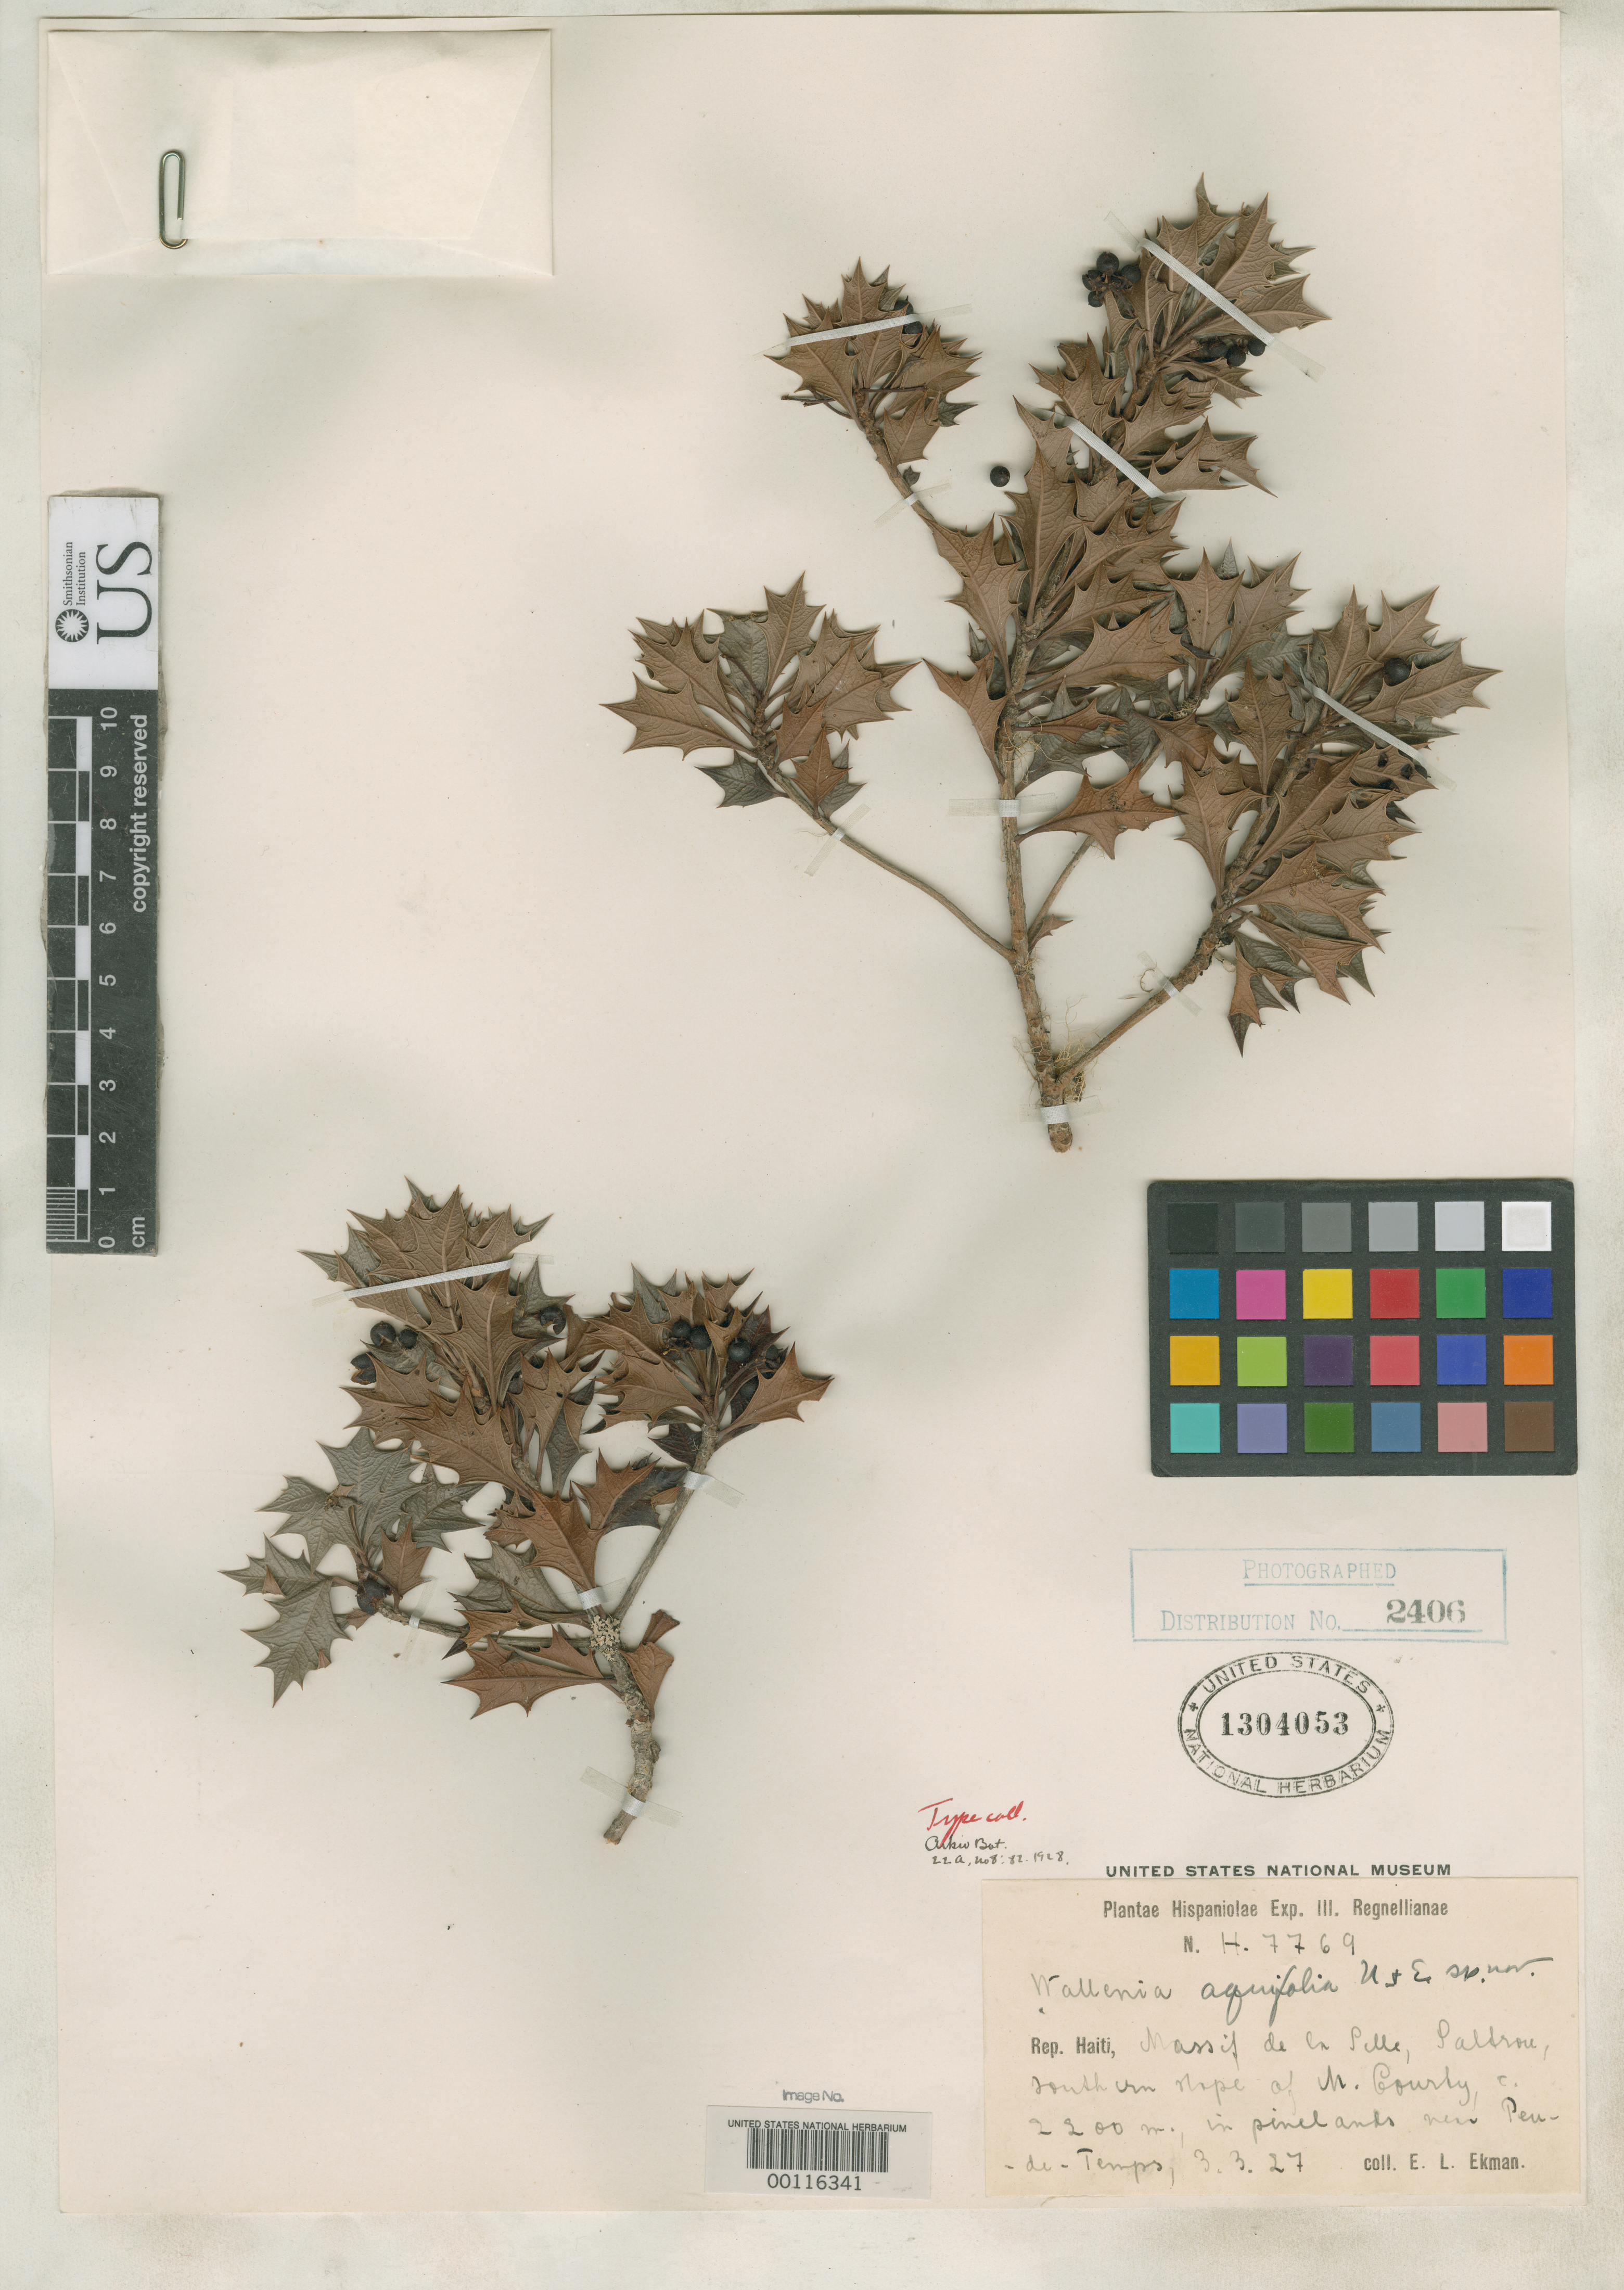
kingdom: Plantae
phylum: Tracheophyta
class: Magnoliopsida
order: Ericales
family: Primulaceae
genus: Wallenia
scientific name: Wallenia aquifolia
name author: Urb. & Ekman in Urb.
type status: Syntype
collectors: E. L. Ekman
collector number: H 7769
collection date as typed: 03 Mar 1927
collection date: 1927-03-03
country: Haiti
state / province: Ouest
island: Hispaniola Island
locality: Massif de La Selle near Ganthier, Morne Vincent, Peu-de-Temps.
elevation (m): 2700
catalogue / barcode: US 1304053